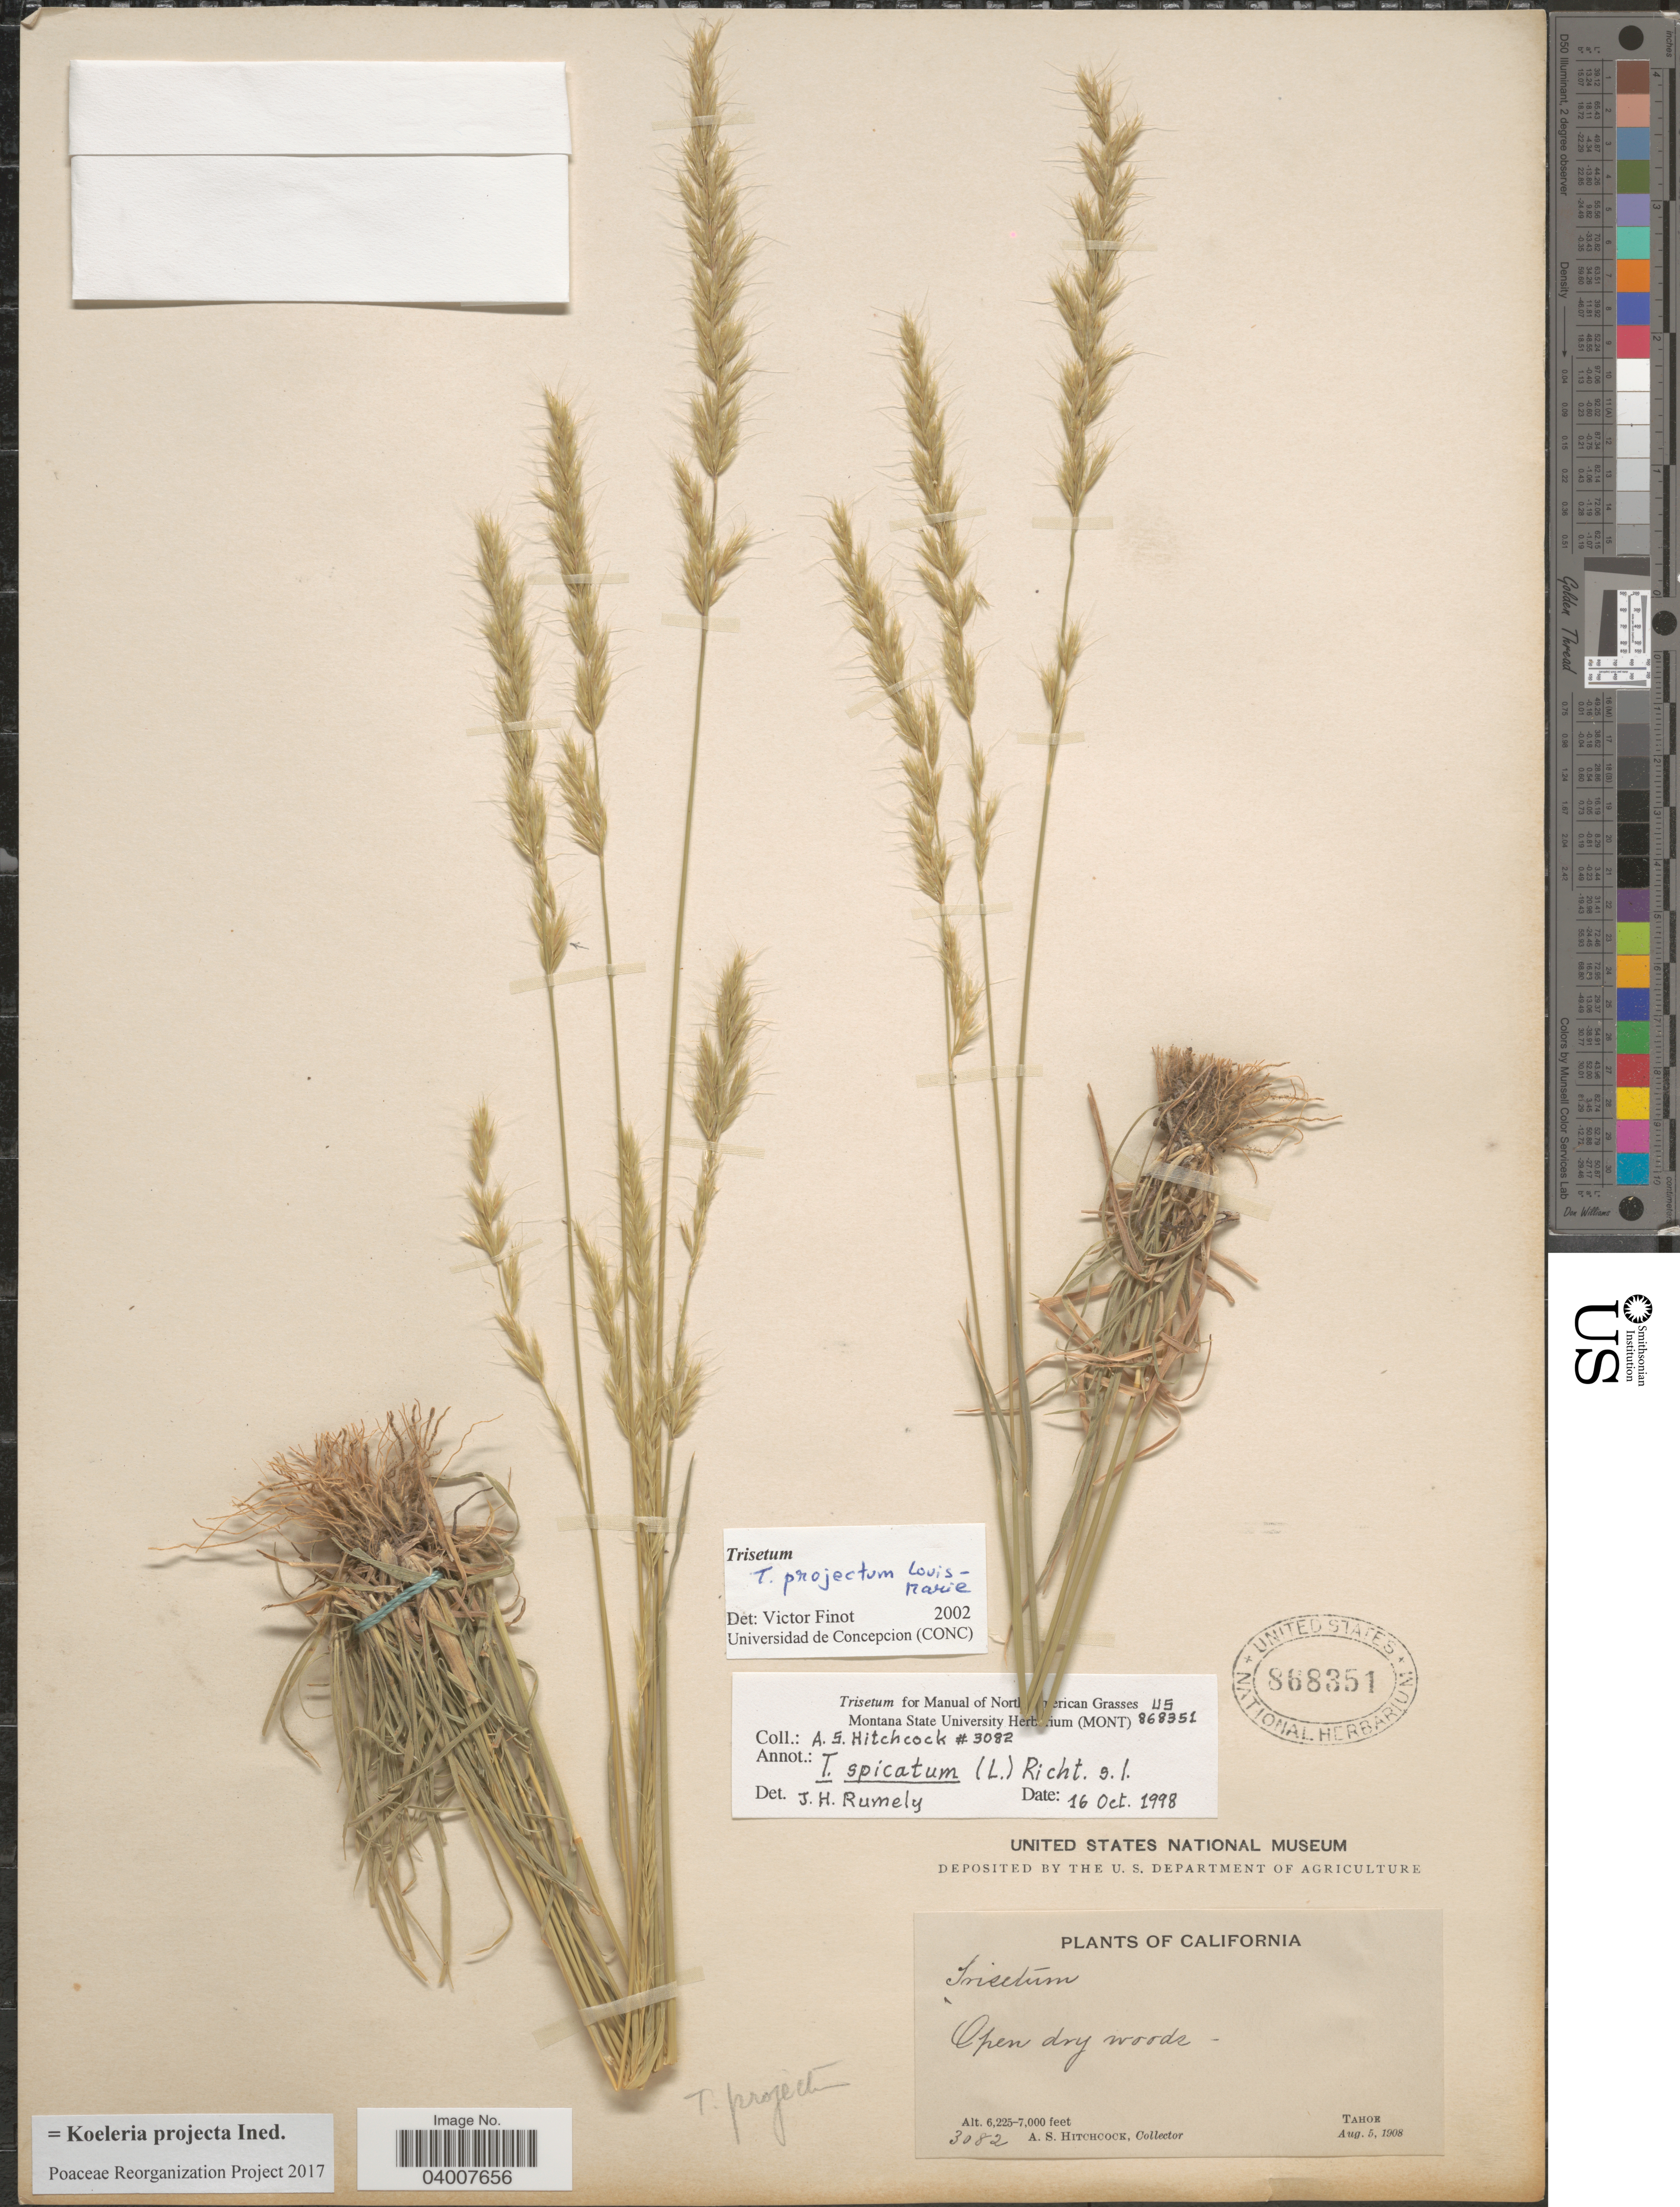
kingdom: Plantae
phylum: Tracheophyta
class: Liliopsida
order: Poales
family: Poaceae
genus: Koeleria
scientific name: Koeleria projecta ined.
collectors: A. S. Hitchcock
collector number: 3082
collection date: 1908-08-05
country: United States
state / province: California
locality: Tahoe.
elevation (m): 1897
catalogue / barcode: US 868351